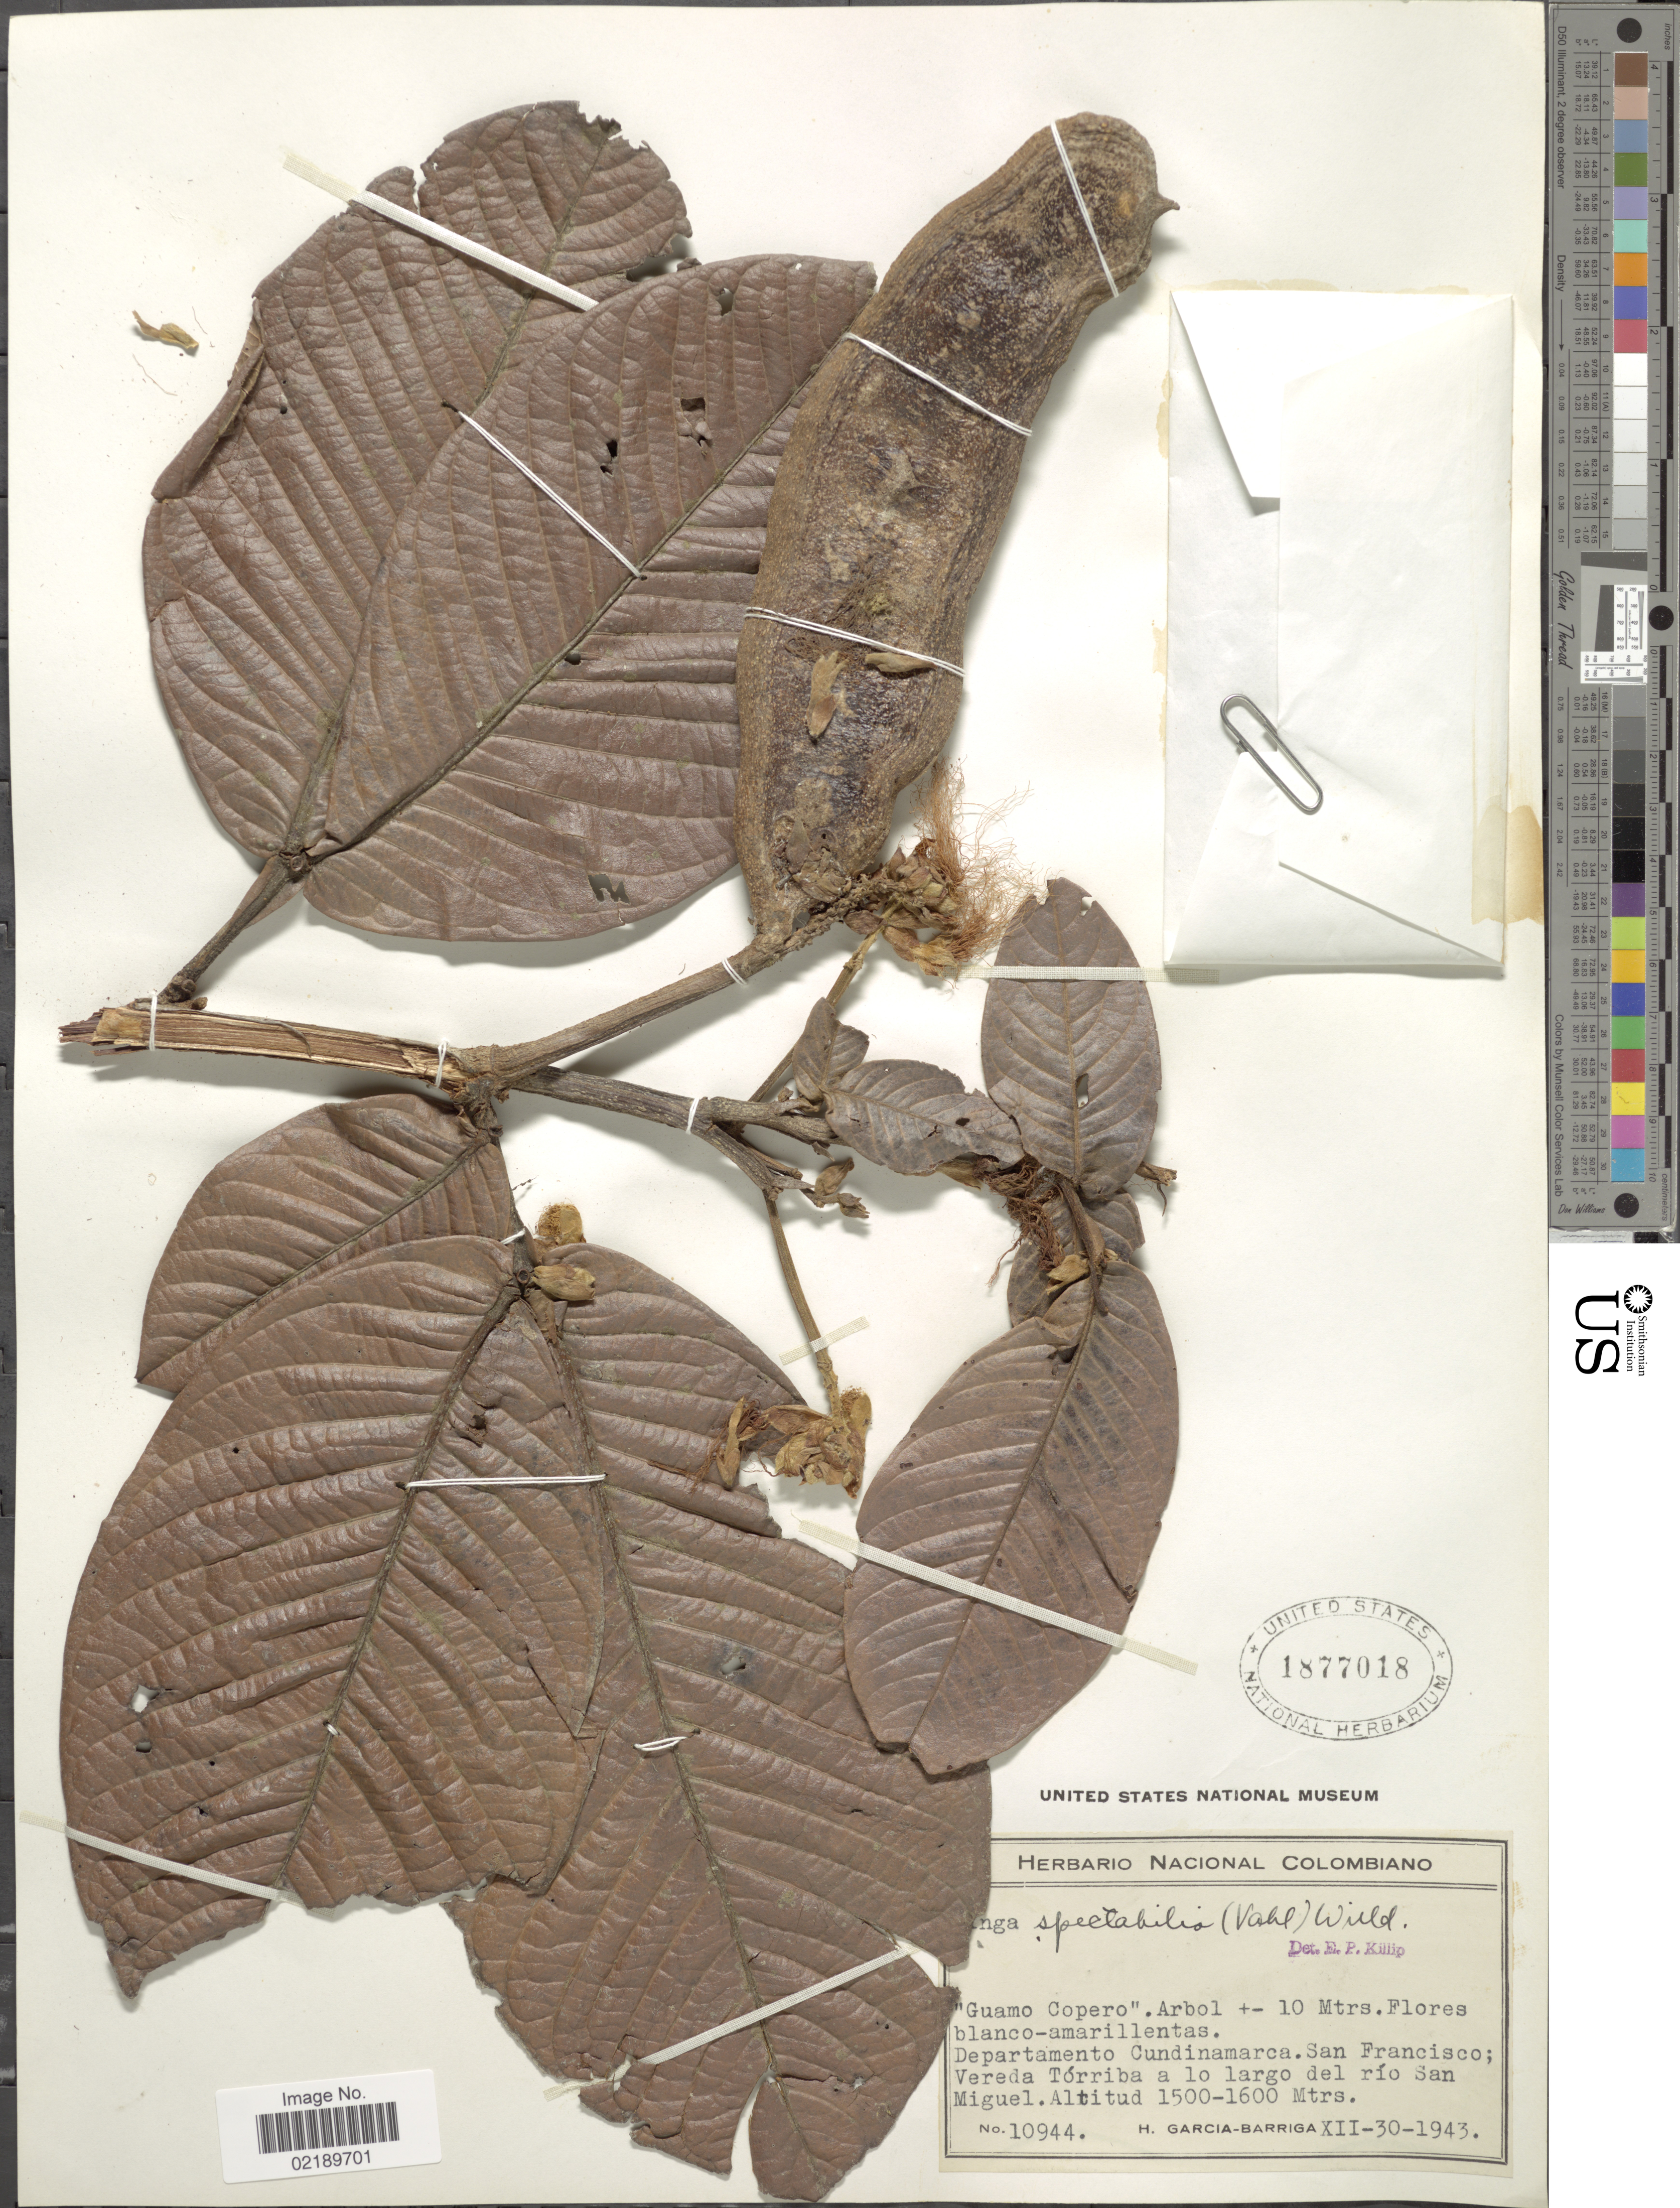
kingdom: Plantae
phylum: Tracheophyta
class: Magnoliopsida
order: Fabales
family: Fabaceae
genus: Inga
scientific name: Inga spectabilis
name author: (Vahl) Willd.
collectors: H. García Barriga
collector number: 10944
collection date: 1943-12-30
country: Colombia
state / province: Cundinamarca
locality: Departamento Cundinamarca. San Francisco; Vereda Tórriba a lo largo del río San Miguel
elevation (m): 1500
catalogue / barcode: US 1877018